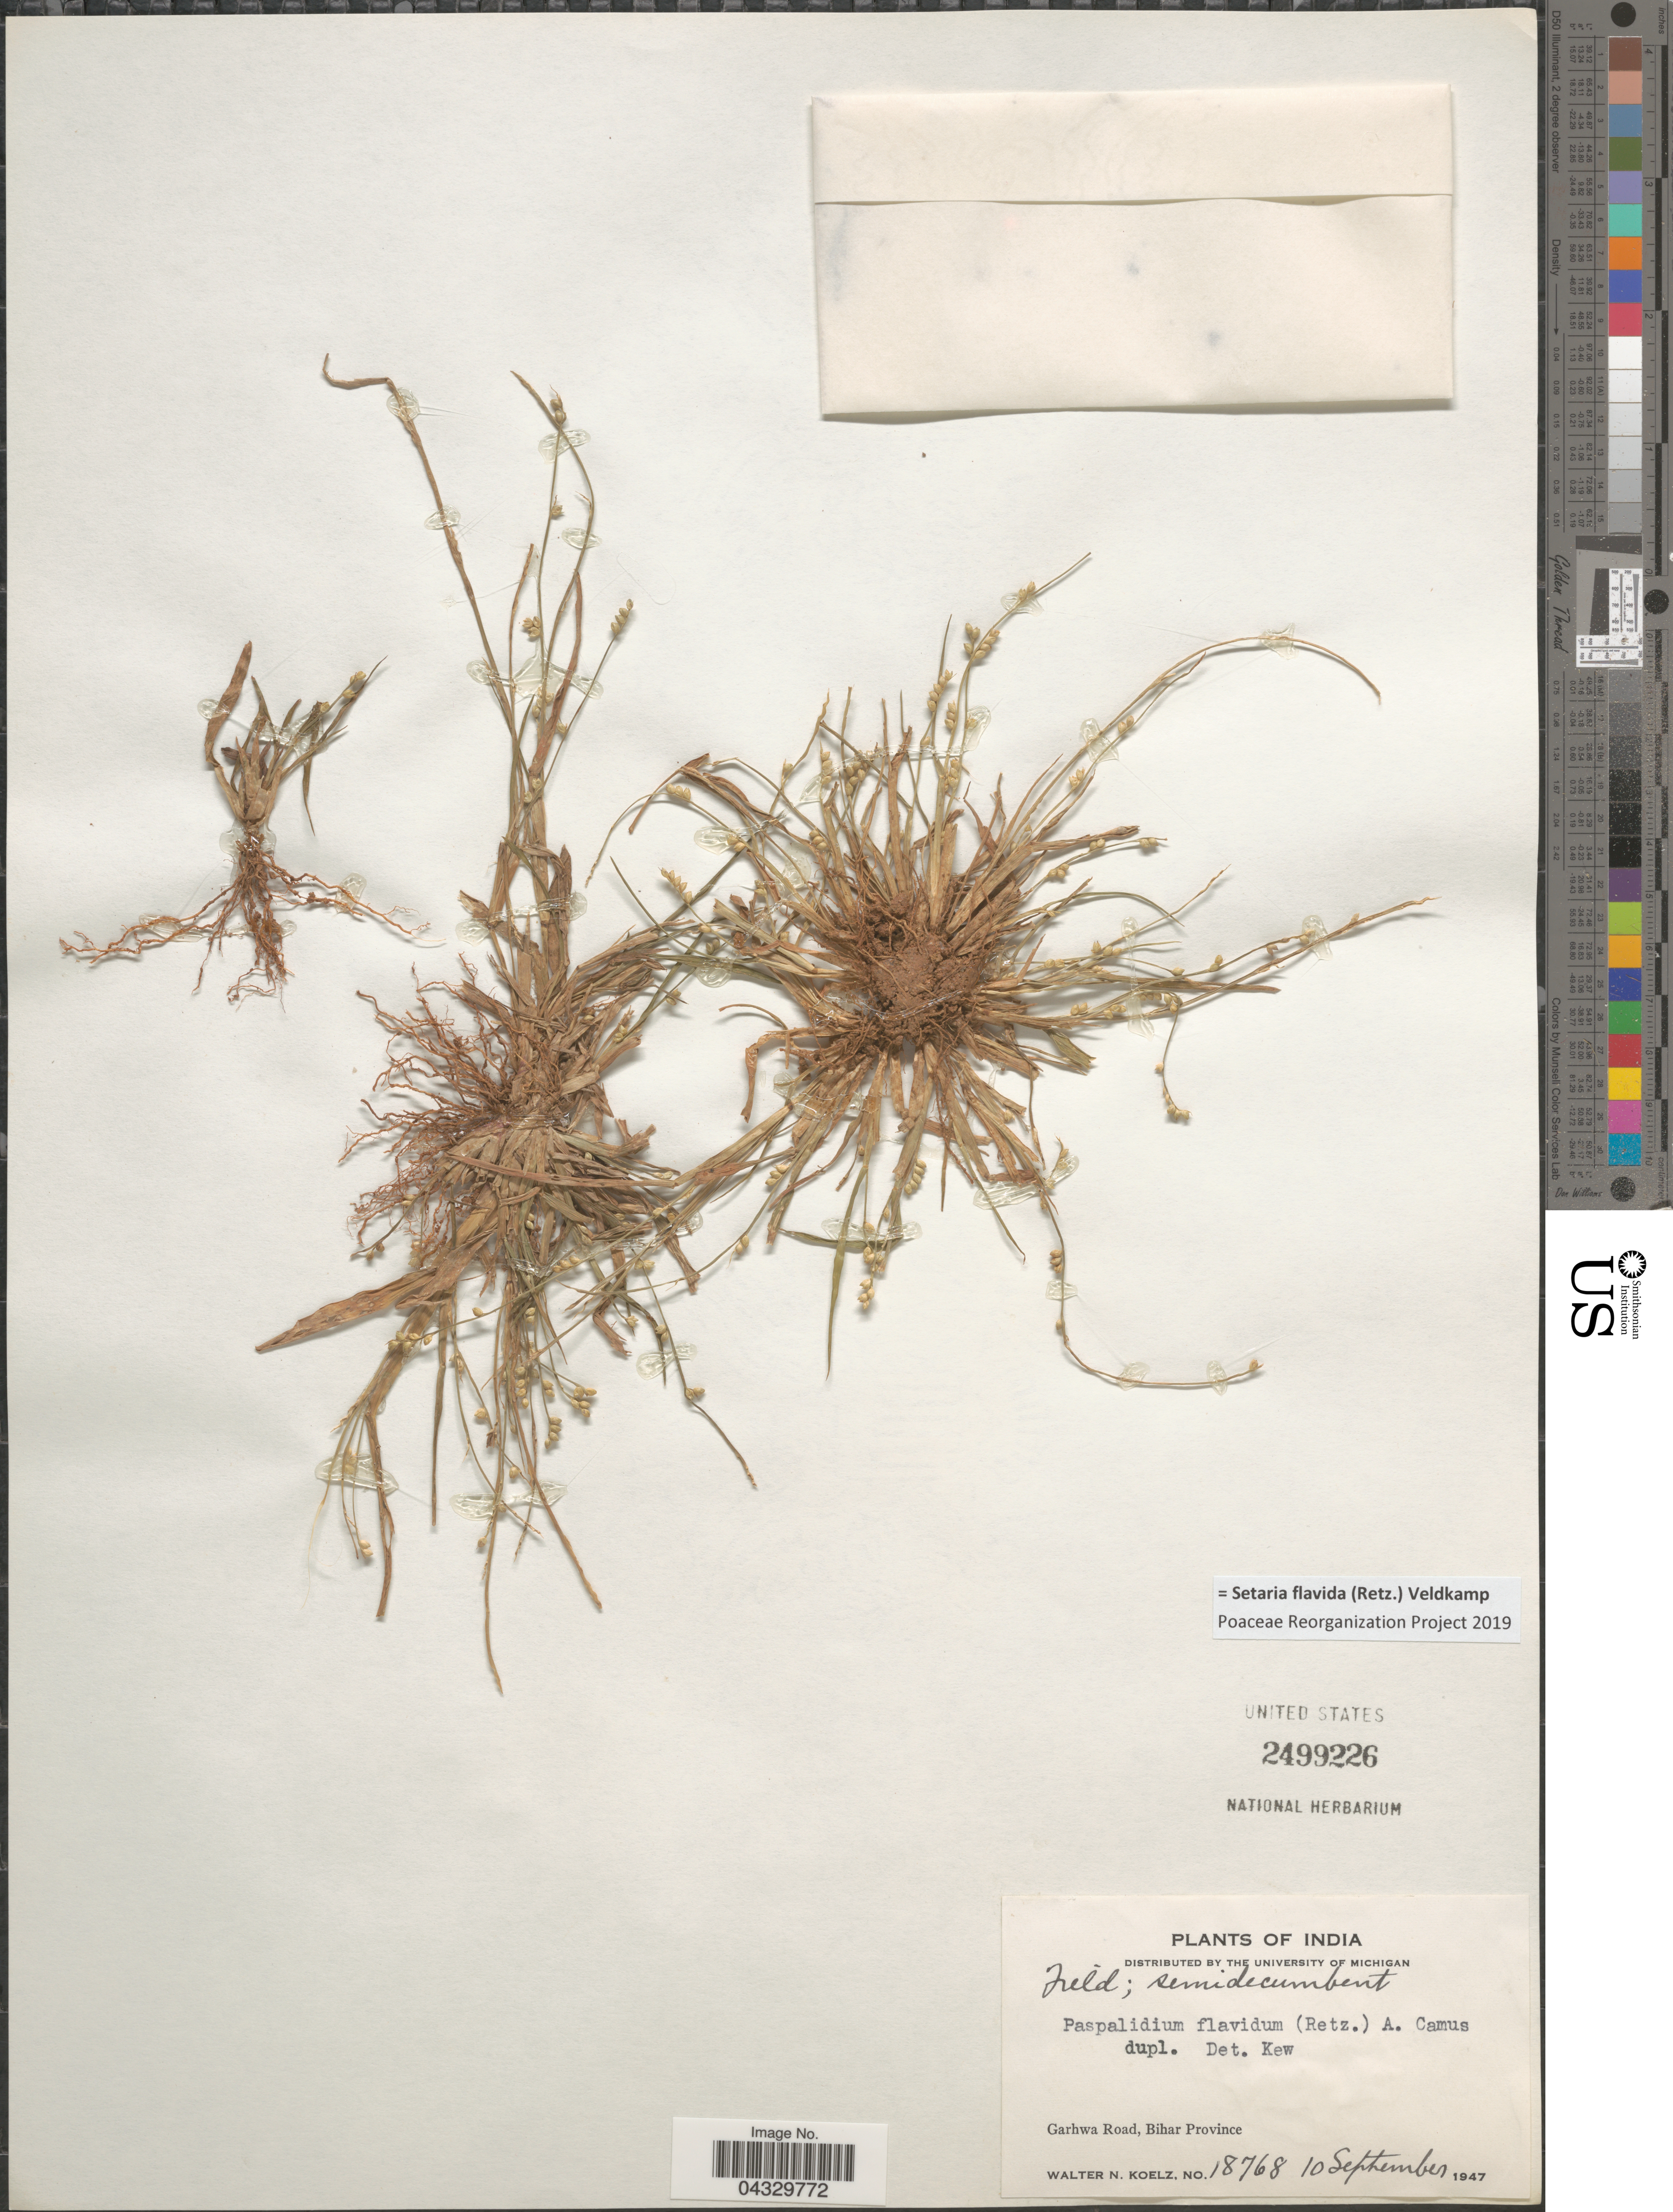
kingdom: Plantae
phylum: Tracheophyta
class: Liliopsida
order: Poales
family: Poaceae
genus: Setaria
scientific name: Setaria flavida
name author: (Retz.) Veldkamp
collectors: W. N. Koelz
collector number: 18768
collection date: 1947-09-10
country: India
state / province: Bihar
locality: Garhwa Road, Bihar Province.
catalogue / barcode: US 2499226